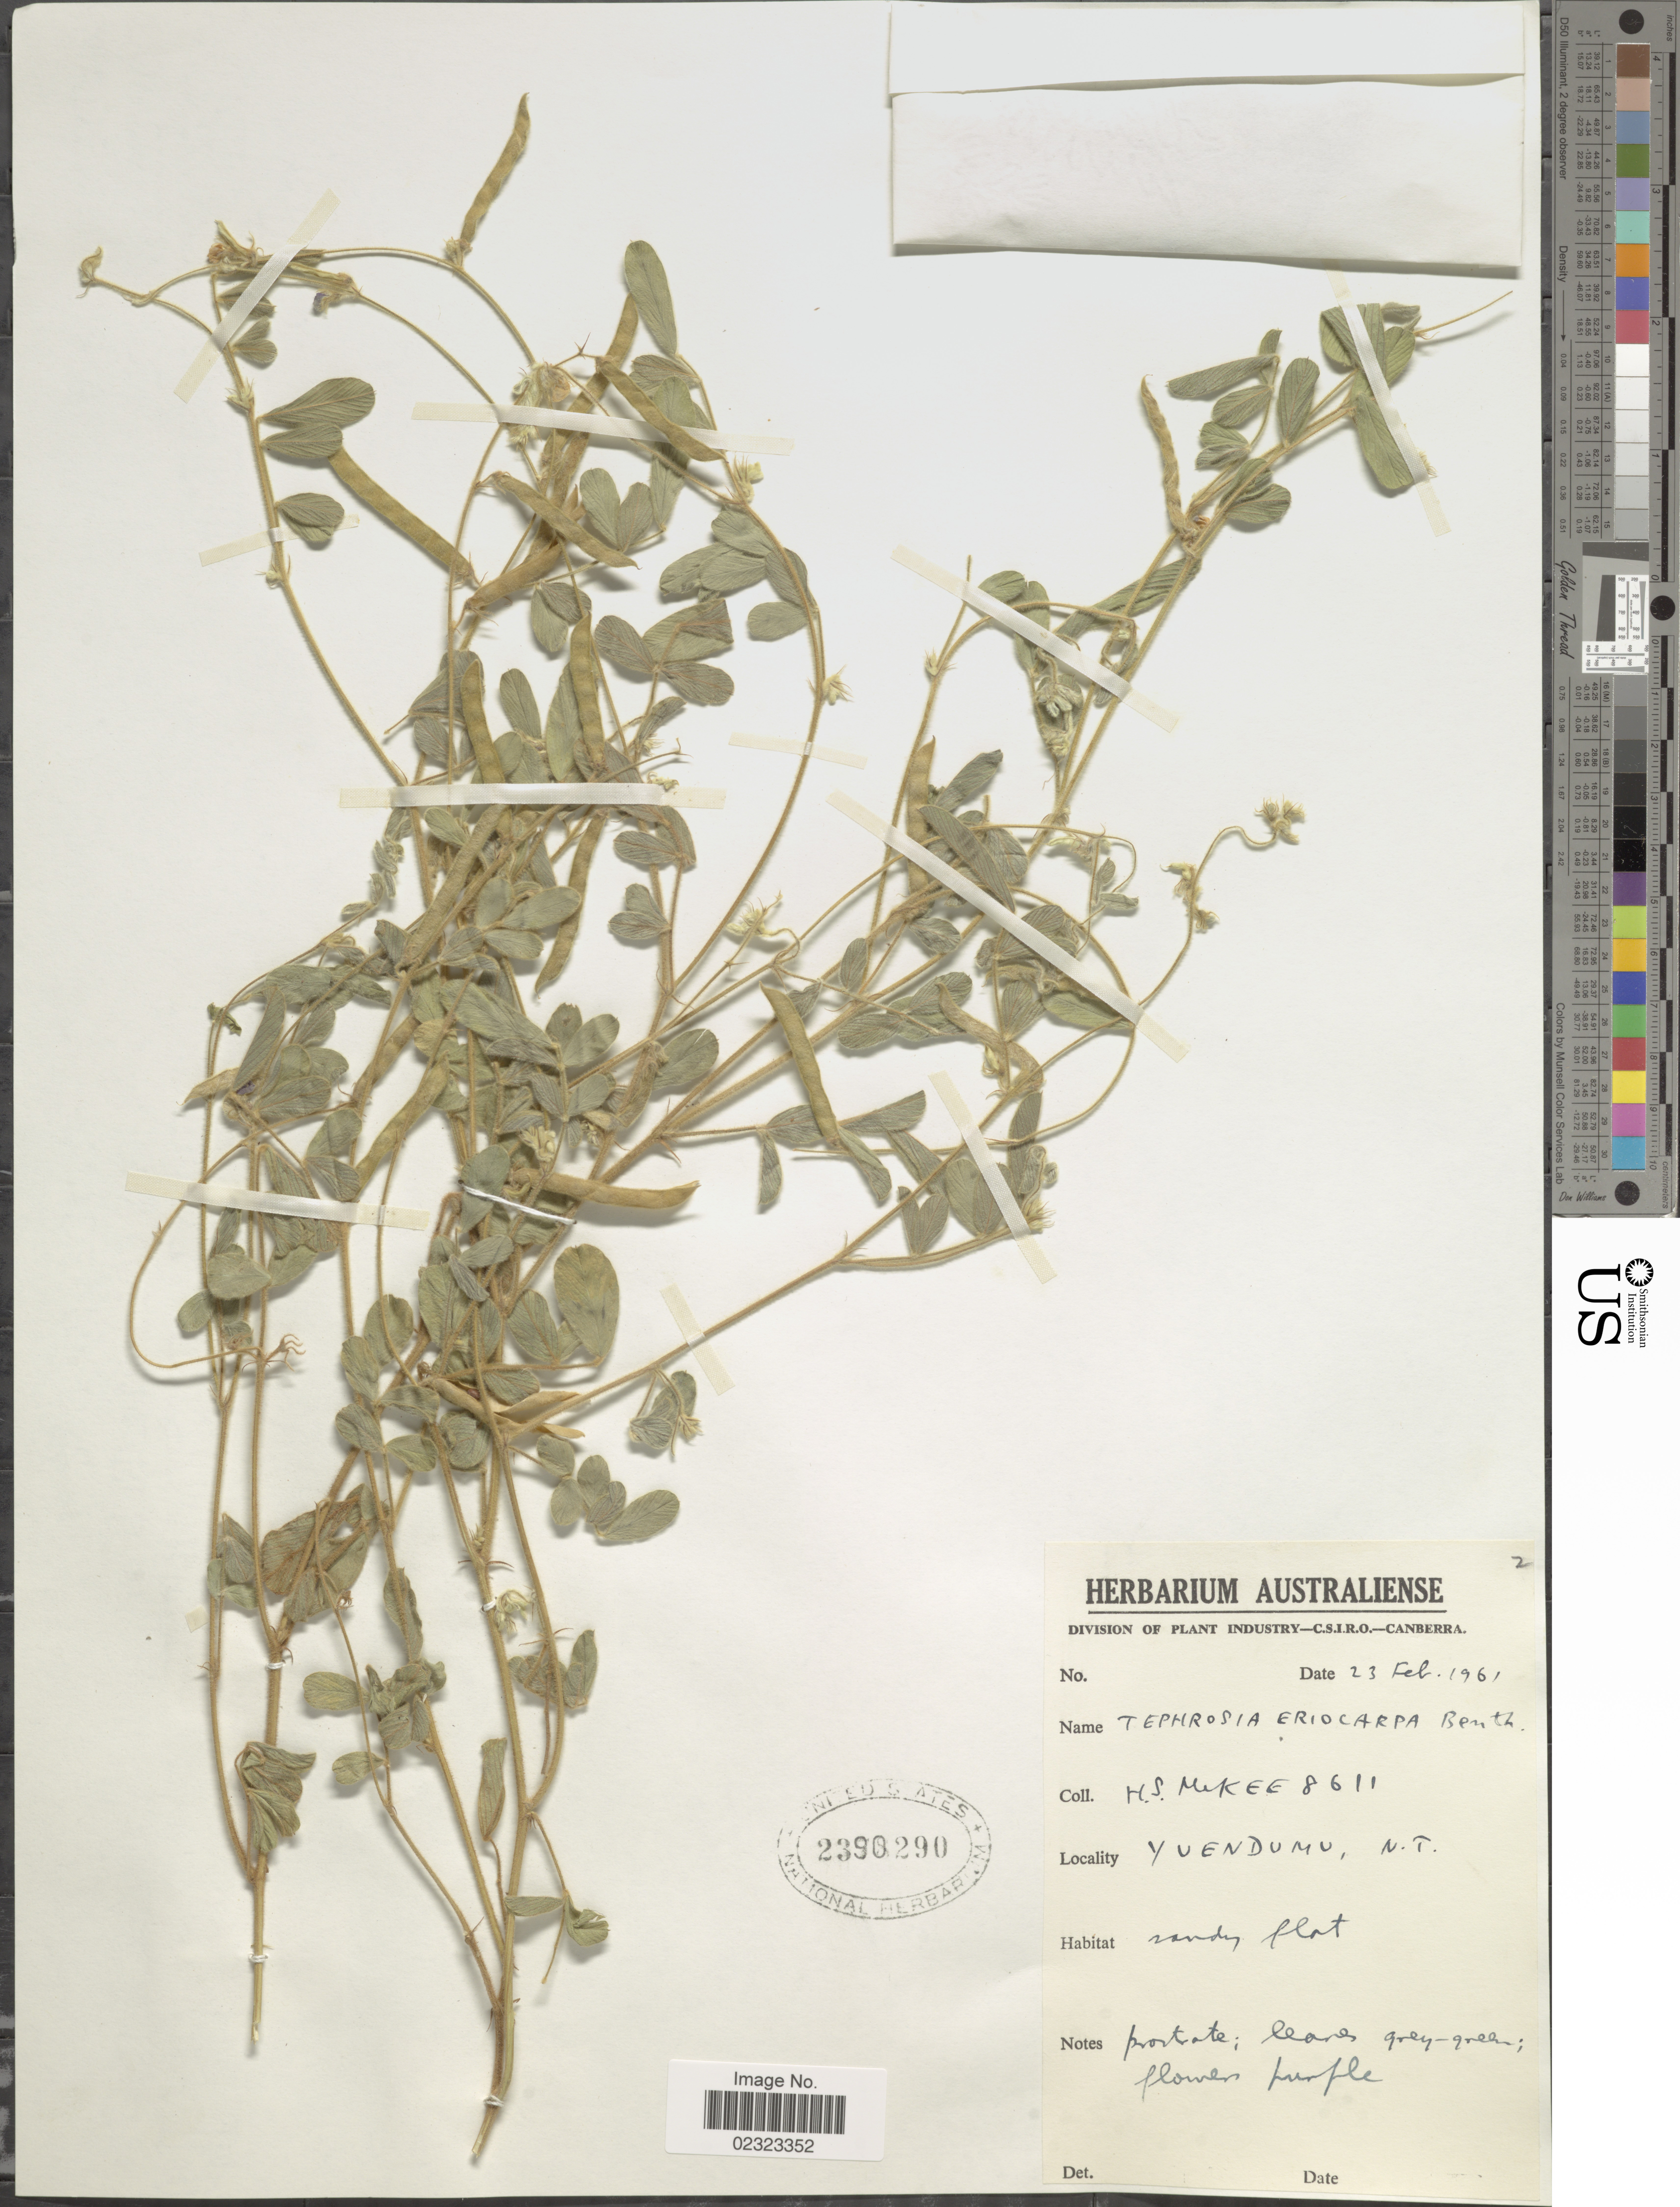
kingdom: Plantae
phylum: Tracheophyta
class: Magnoliopsida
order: Fabales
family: Fabaceae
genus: Tephrosia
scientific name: Tephrosia eriocarpa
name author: Benth.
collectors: H. S. McKee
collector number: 2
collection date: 1961-02-23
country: Australia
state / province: Northern Territory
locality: Yuendumu.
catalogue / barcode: US 239290